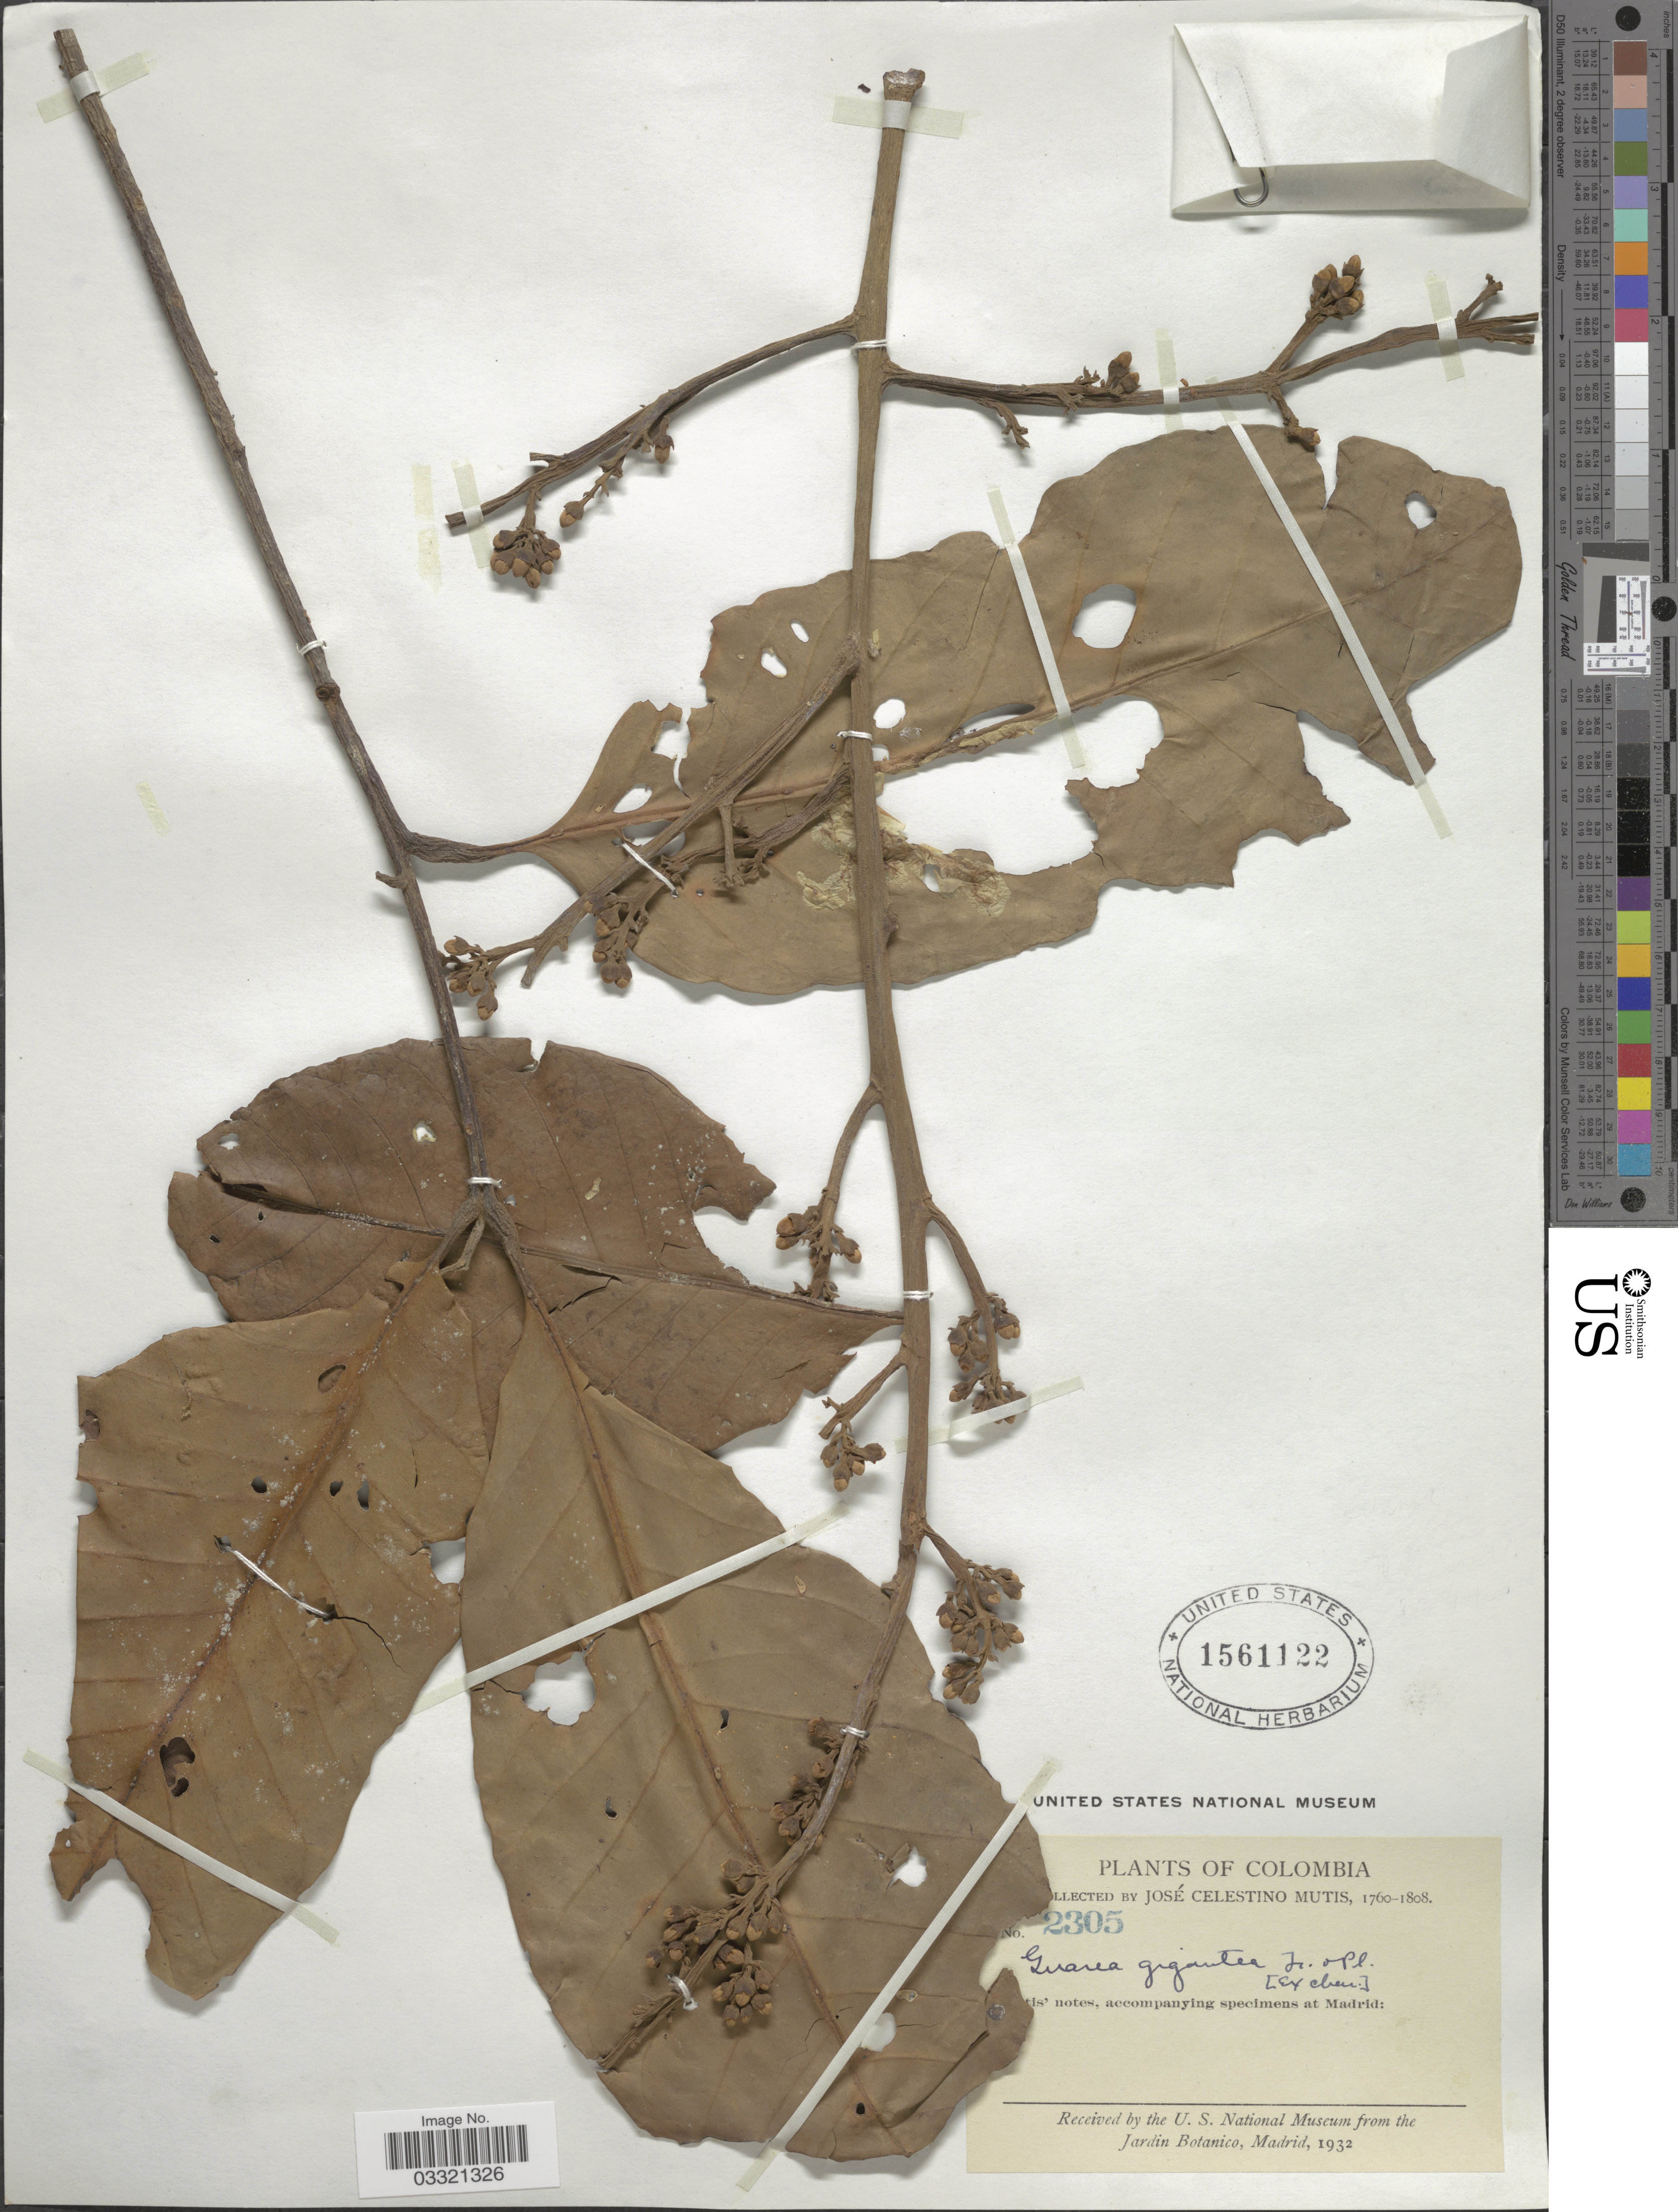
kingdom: Plantae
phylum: Tracheophyta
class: Magnoliopsida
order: Sapindales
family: Meliaceae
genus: Guarea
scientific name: Guarea grandifolia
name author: DC.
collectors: J. C. B. Mutis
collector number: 2305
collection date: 1760/1808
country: Colombia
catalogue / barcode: US 1561122